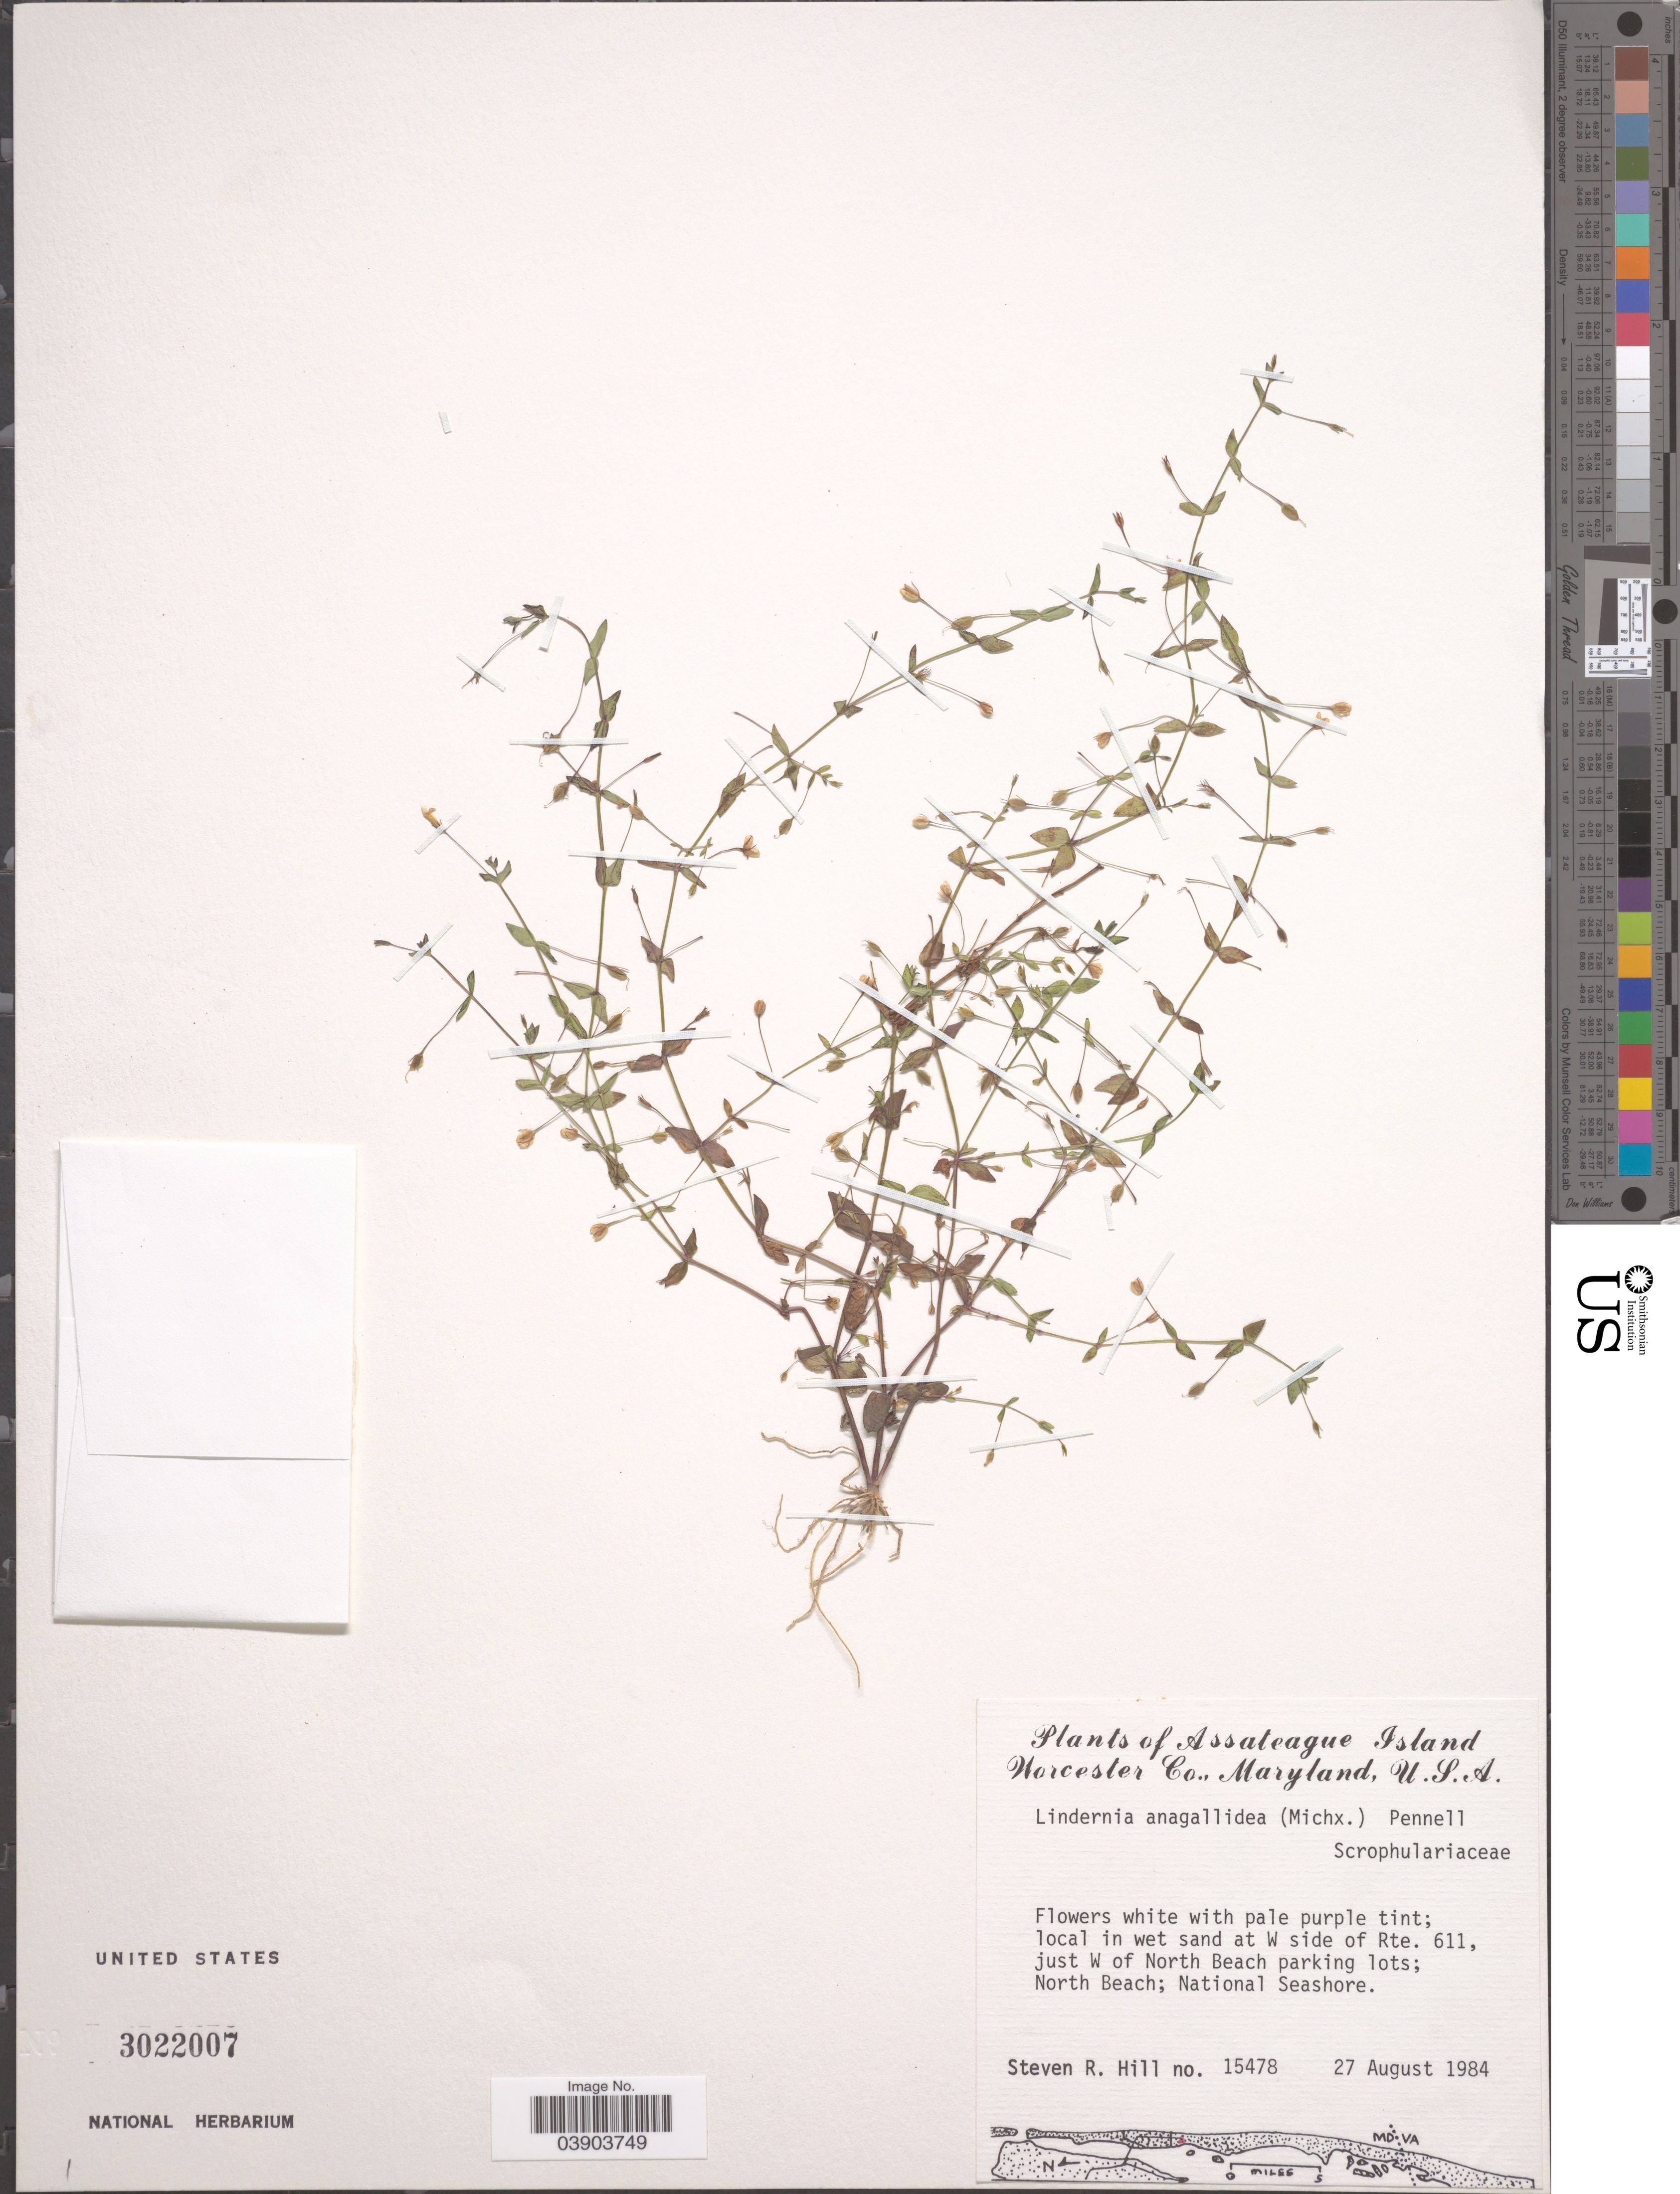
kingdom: Plantae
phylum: Tracheophyta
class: Magnoliopsida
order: Lamiales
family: Linderniaceae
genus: Lindernia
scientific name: Lindernia anagallidea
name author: (Michx.) Pennell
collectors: S. R. Hill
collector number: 15478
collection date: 1984-08-27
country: United States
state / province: Maryland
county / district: Worcester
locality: Assateague Island, Worcester Co. Local in wet sand at W side of Rte. 611, just W of North Beach parking lots; North Beach; National Seashore.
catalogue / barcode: US 3022007